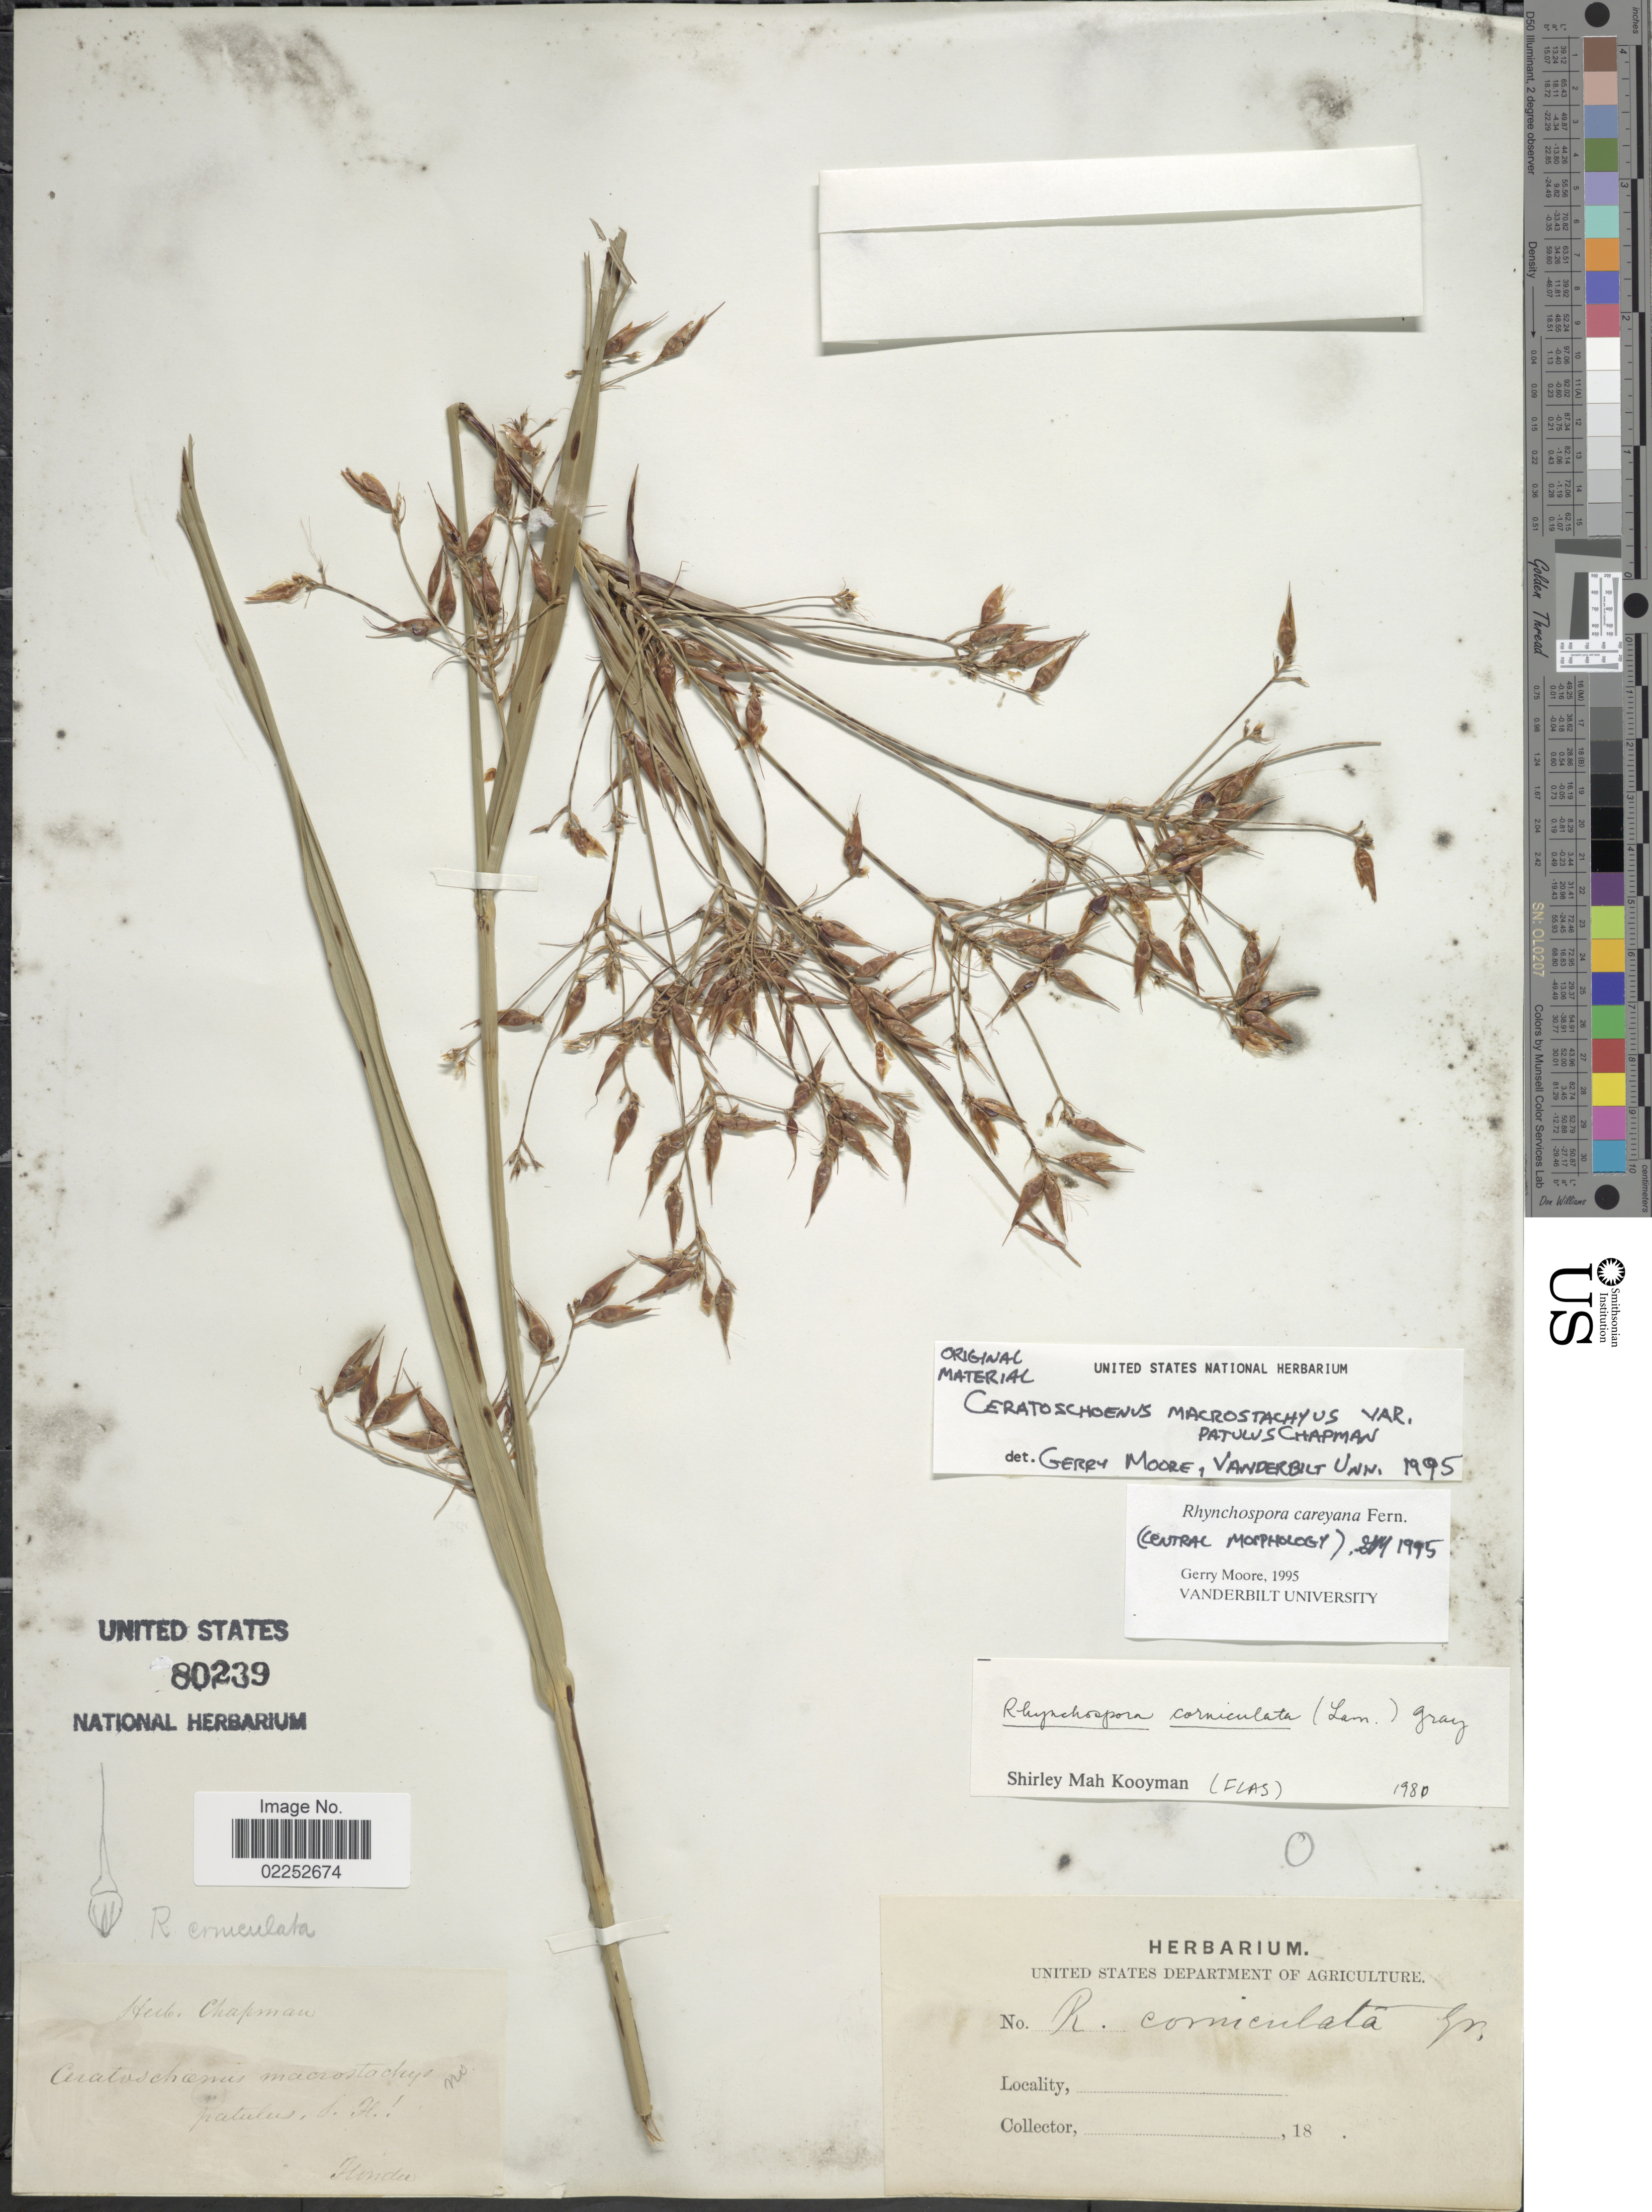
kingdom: Plantae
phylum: Tracheophyta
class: Liliopsida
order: Poales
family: Cyperaceae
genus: Rhynchospora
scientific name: Rhynchospora careyana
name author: Fernald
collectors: ex herb. U. S. Department of Agriculture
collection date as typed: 18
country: United States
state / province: Florida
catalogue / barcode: US 80239